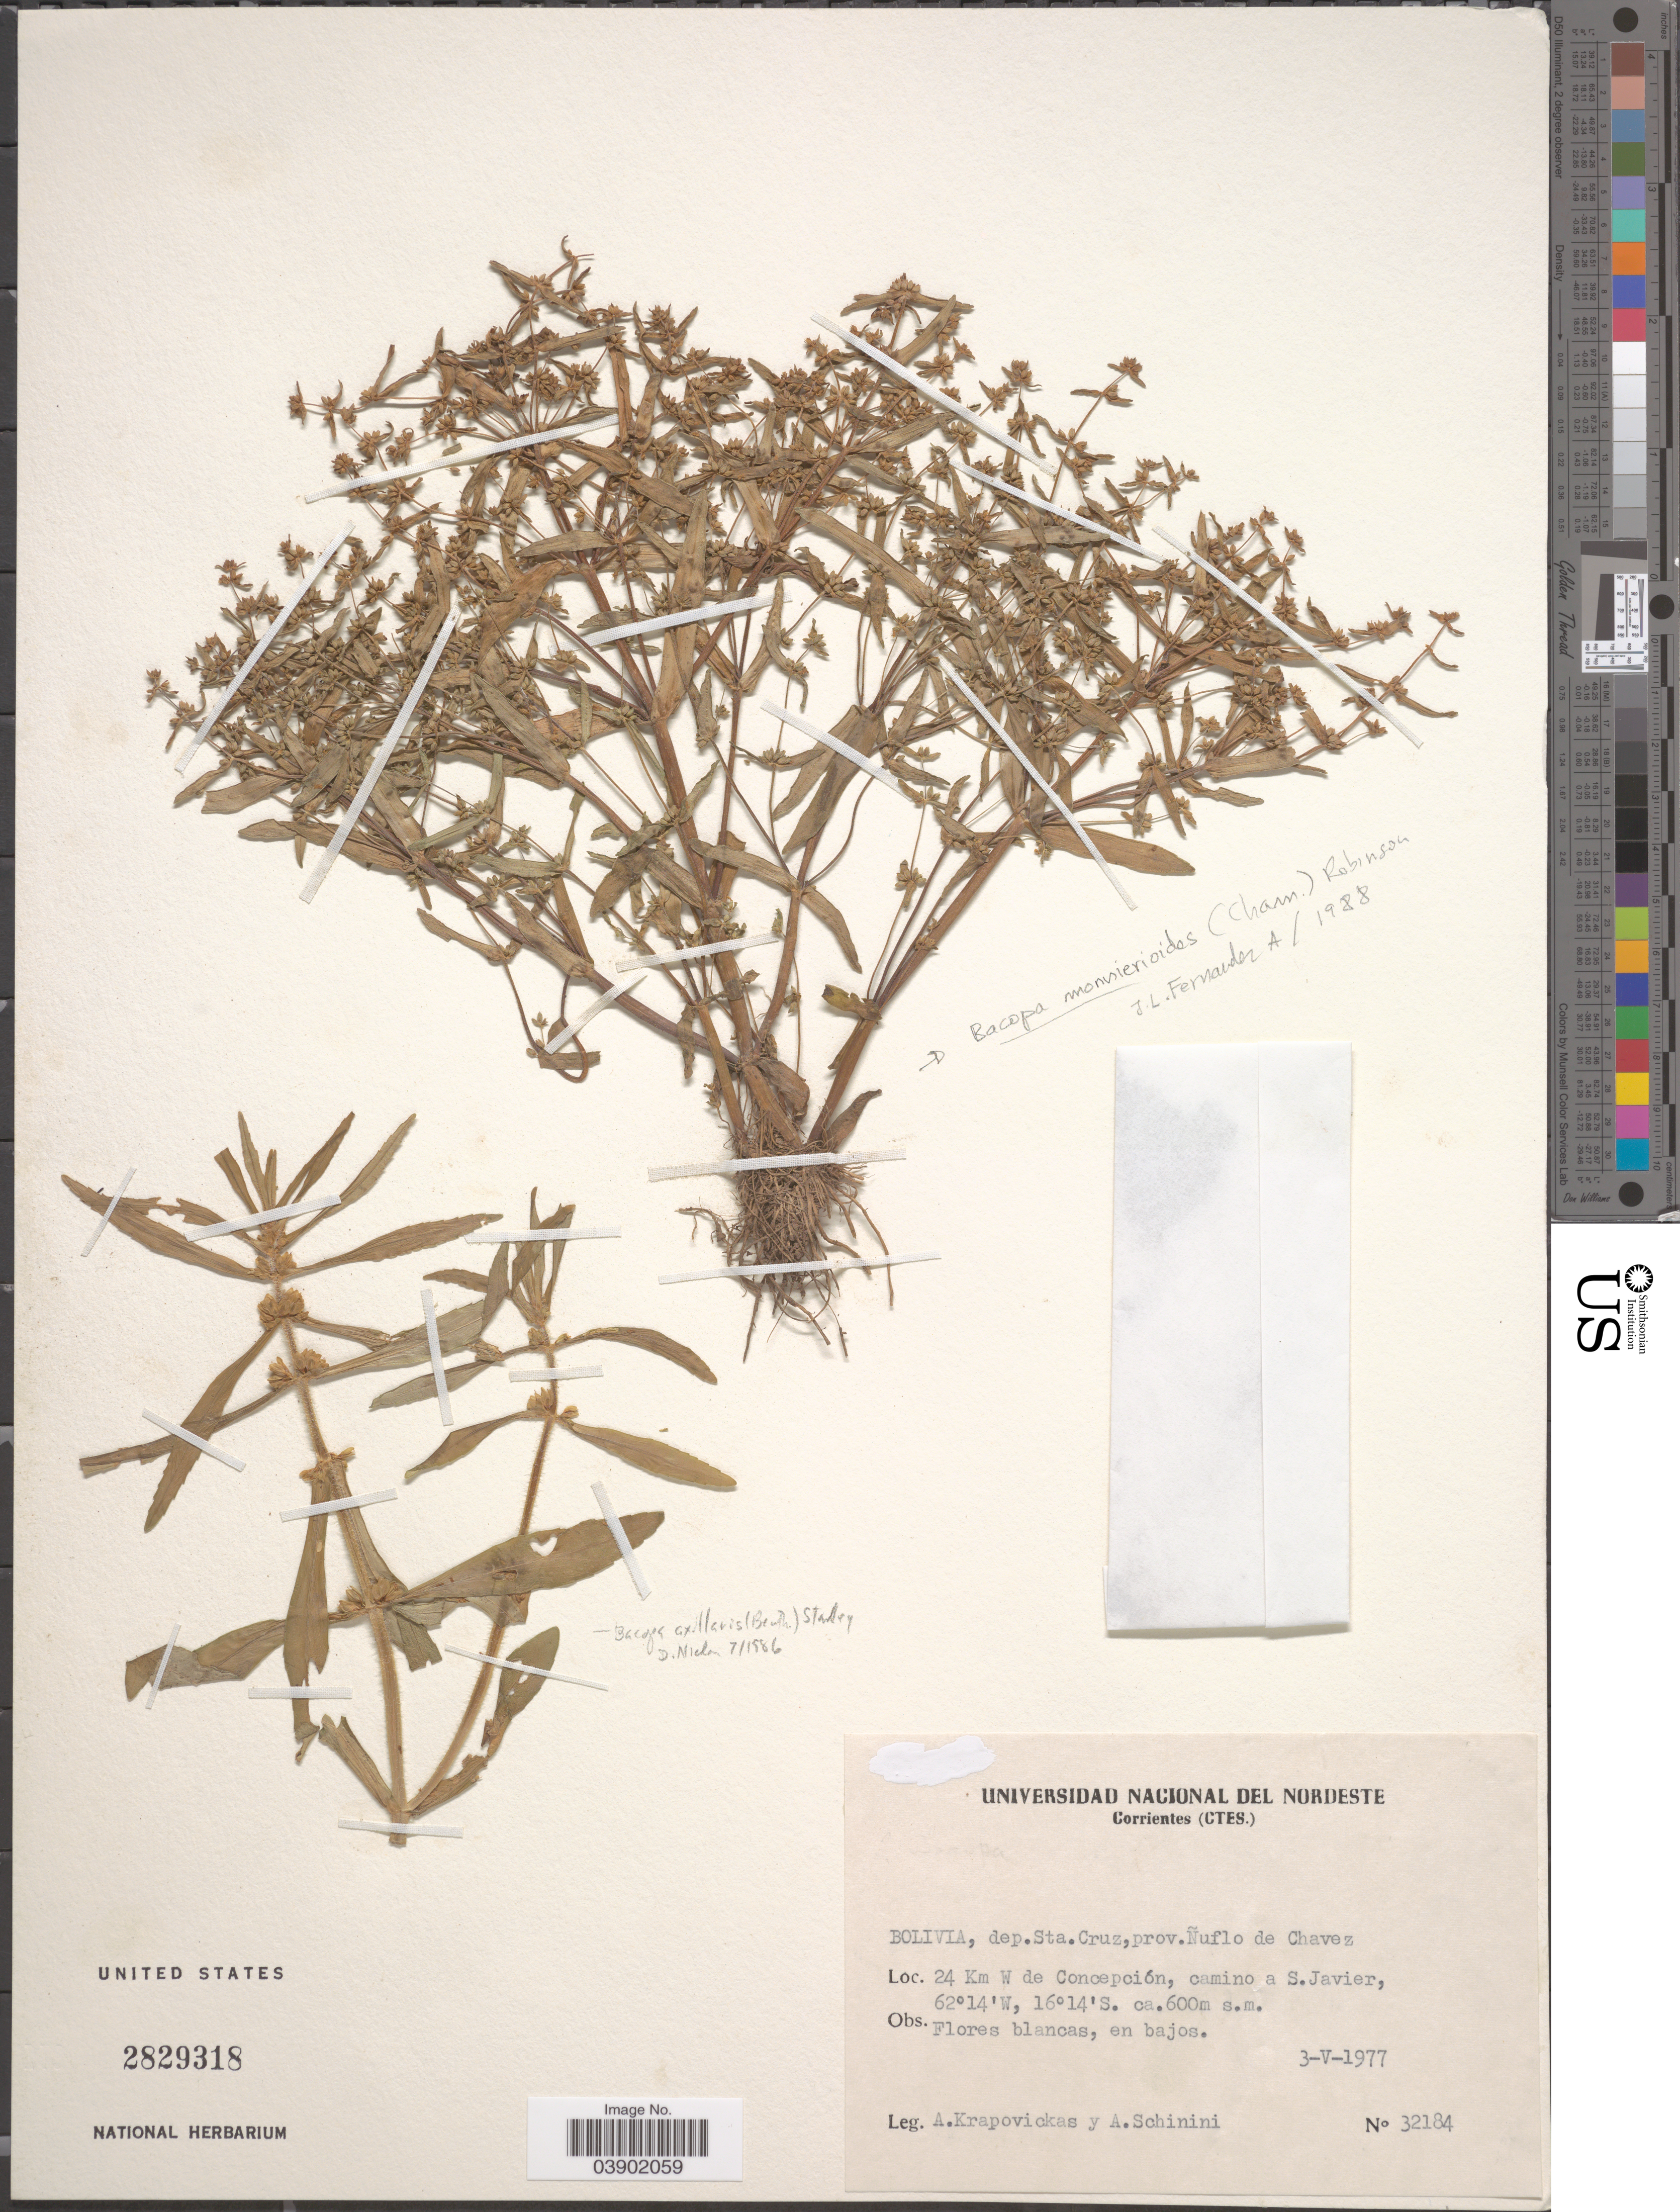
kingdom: Plantae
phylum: Tracheophyta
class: Magnoliopsida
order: Lamiales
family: Plantaginaceae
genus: Bacopa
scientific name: Bacopa monnierioides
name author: (Cham.) B.L. Rob.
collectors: A. Krapovickas & A. Schinini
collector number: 32184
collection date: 1977-05-03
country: Bolivia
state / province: Santa Cruz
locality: Dep.Sta.Cruz,prov.Ñuflo de Chavez. 24 Km W de Concepción, camino a S.Javier.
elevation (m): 600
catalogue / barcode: US 2829318